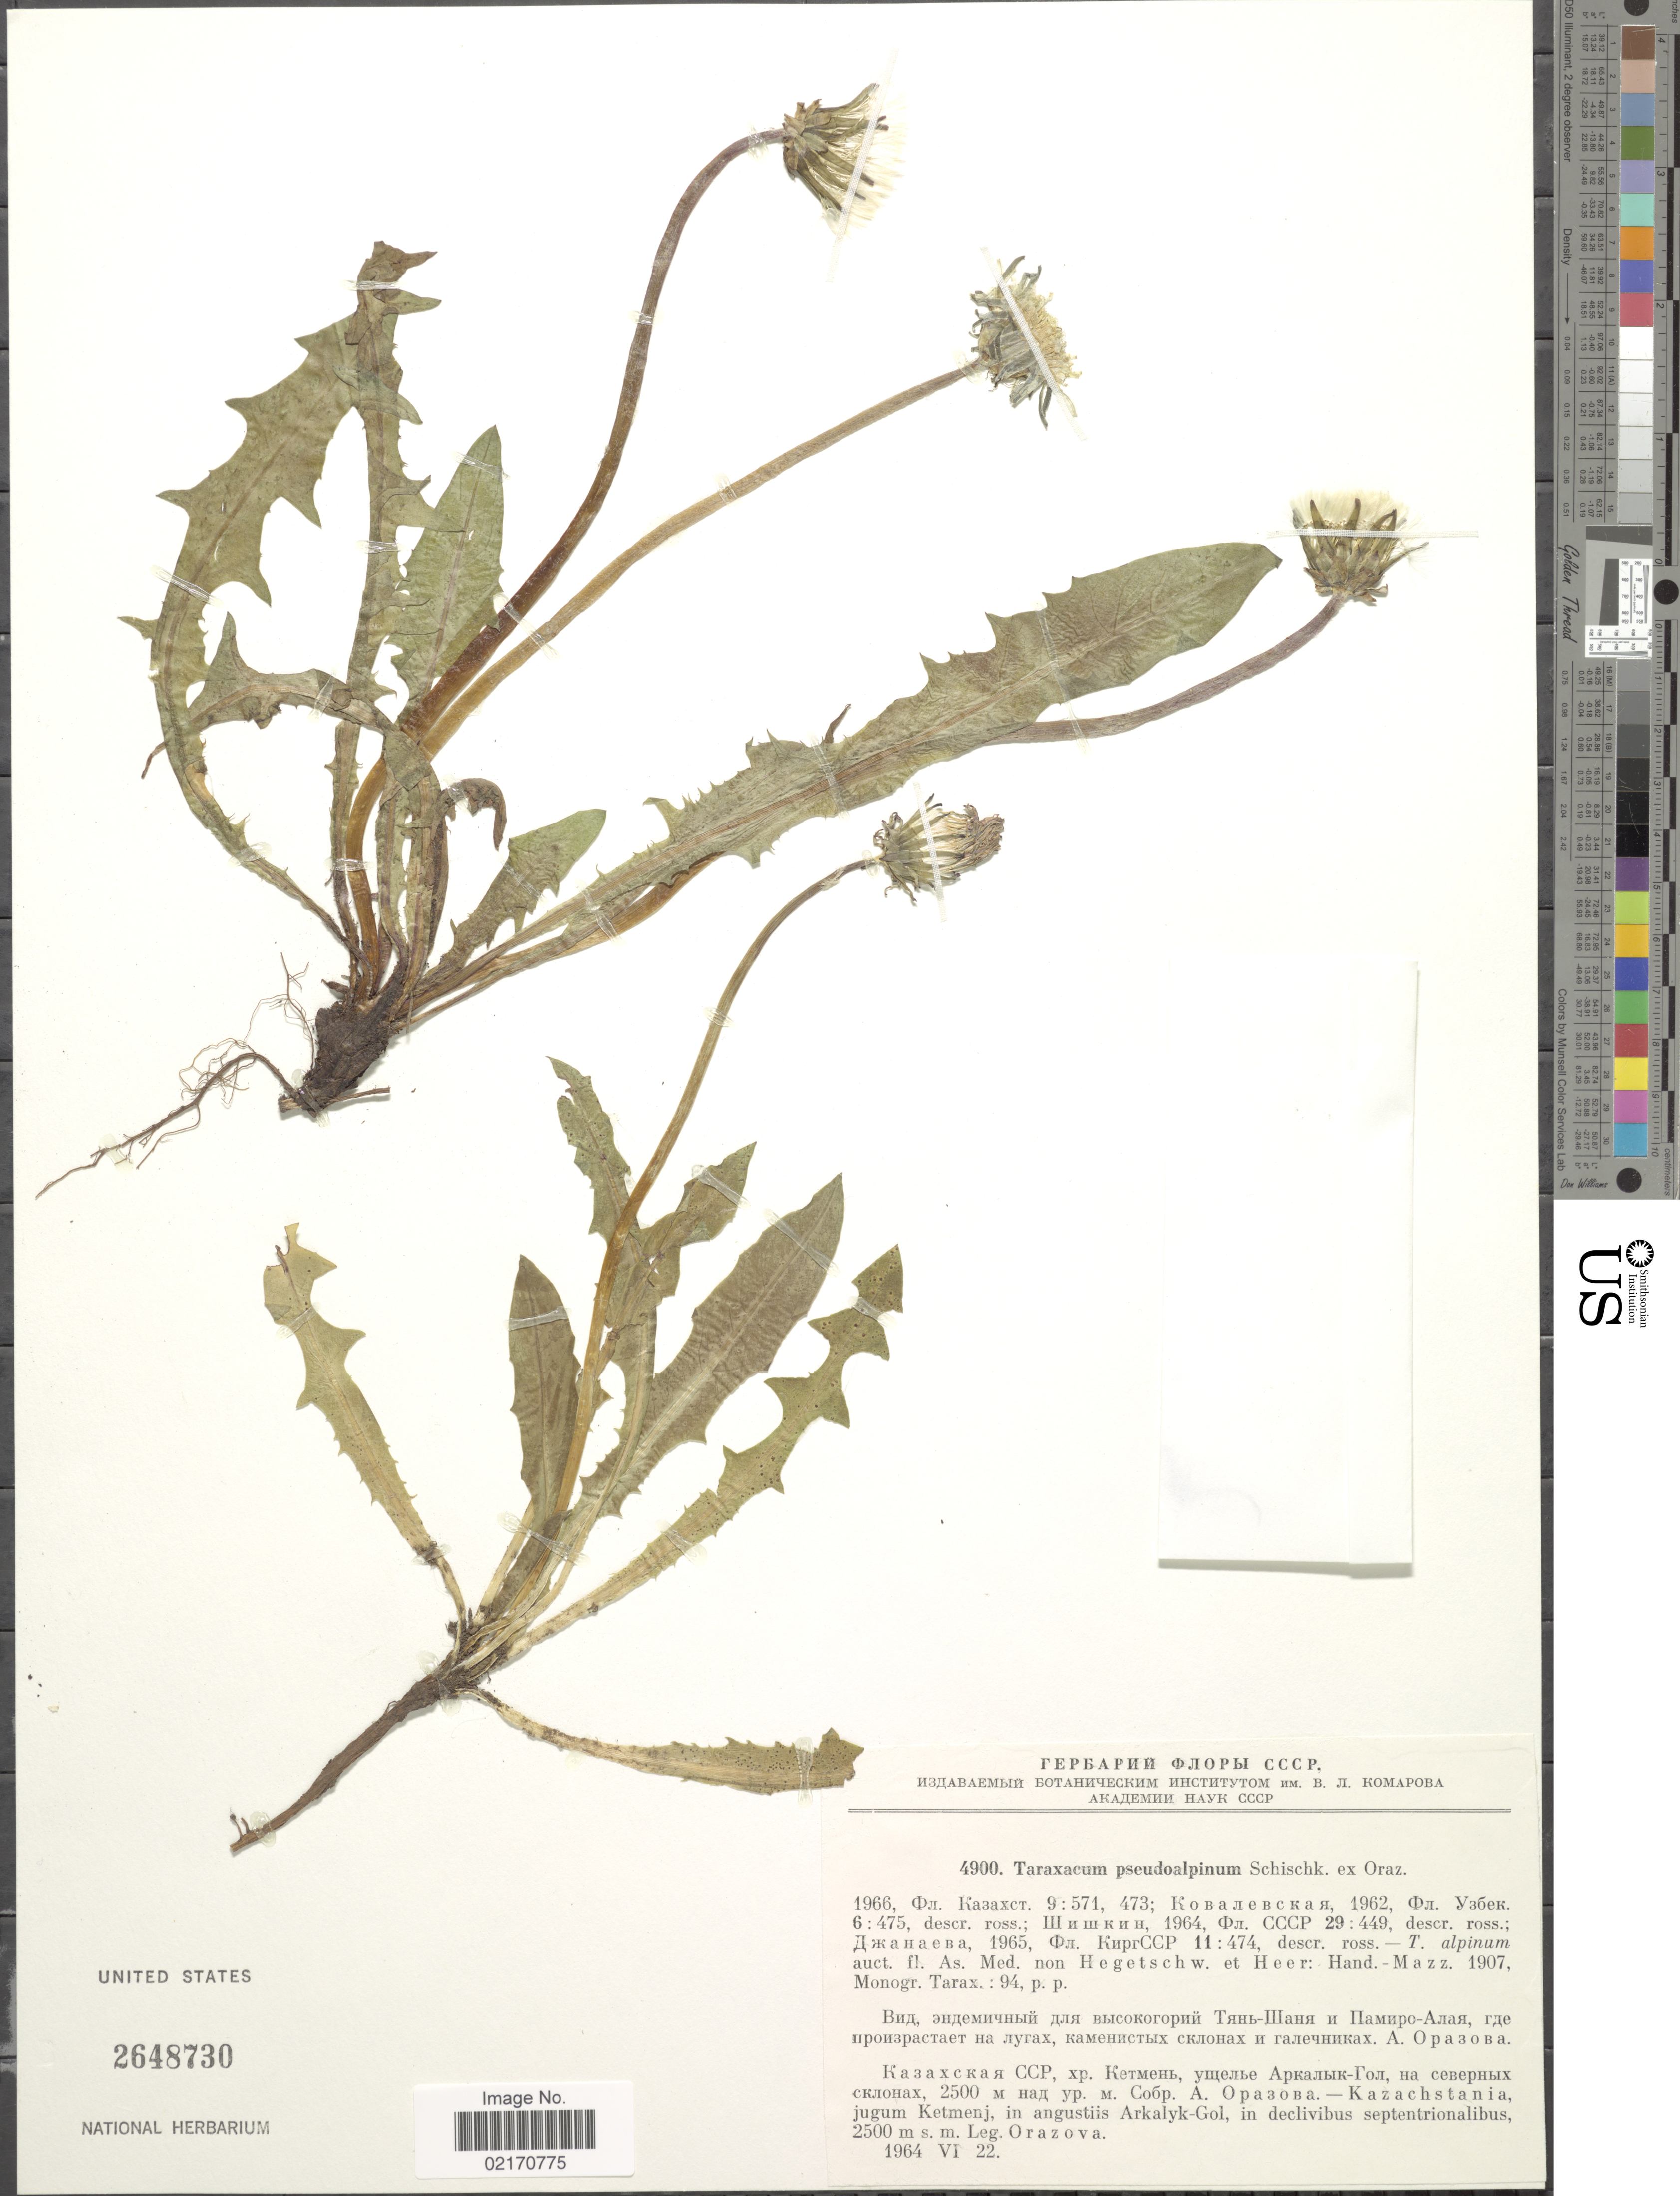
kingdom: Plantae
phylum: Tracheophyta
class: Magnoliopsida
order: Asterales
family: Asteraceae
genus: Taraxacum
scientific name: Taraxacum pseudoalpinum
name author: Schischk.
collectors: A. Orazova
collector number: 4900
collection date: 1964-06-22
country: Kazakhstan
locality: Kazachstania, jugum Ketmenj, in angustiis Arkalyk--Gol, in declivibus septentrionalibus.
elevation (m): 2500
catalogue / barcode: US 2648730